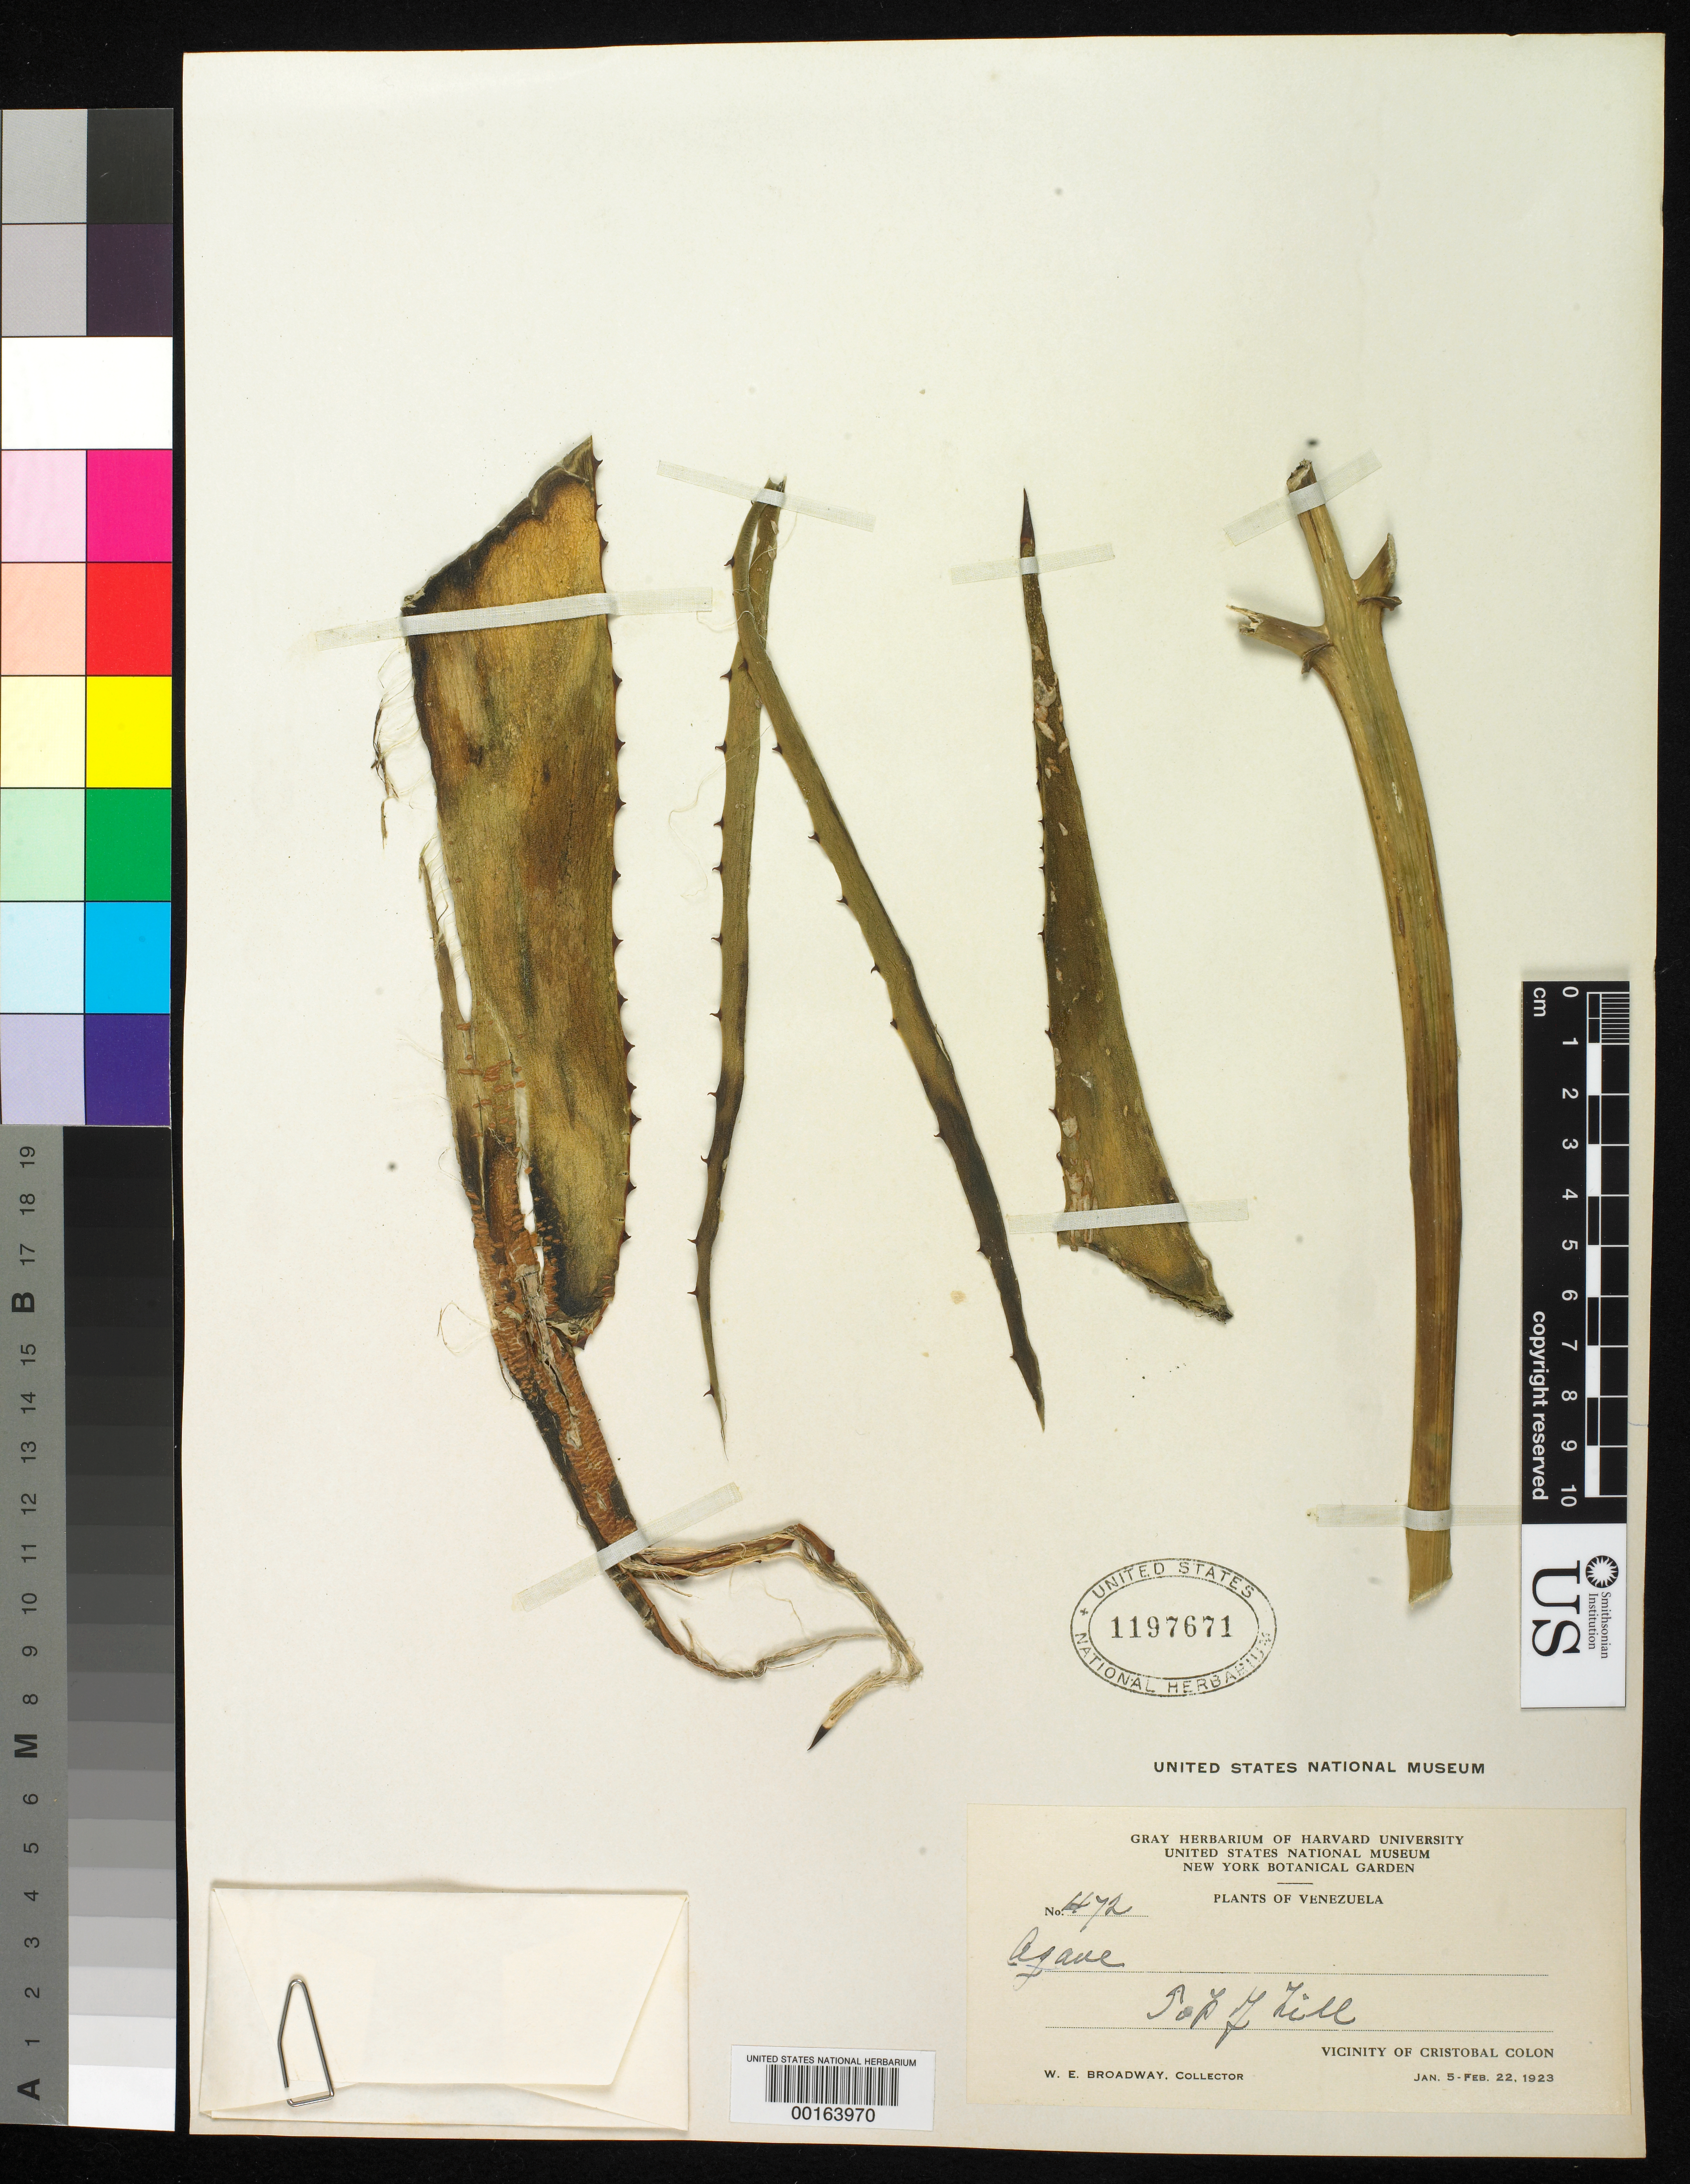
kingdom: Plantae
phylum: Tracheophyta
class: Liliopsida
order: Asparagales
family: Asparagaceae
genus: Agave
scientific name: Agave sp.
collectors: W. E. Broadway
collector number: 472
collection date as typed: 05 Jan 1923 to 22 Feb 1923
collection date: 1923-01-05/1923-02-22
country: Venezuela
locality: Vicinity of Cristobal Colon.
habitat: Top of hill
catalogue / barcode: US 1197671